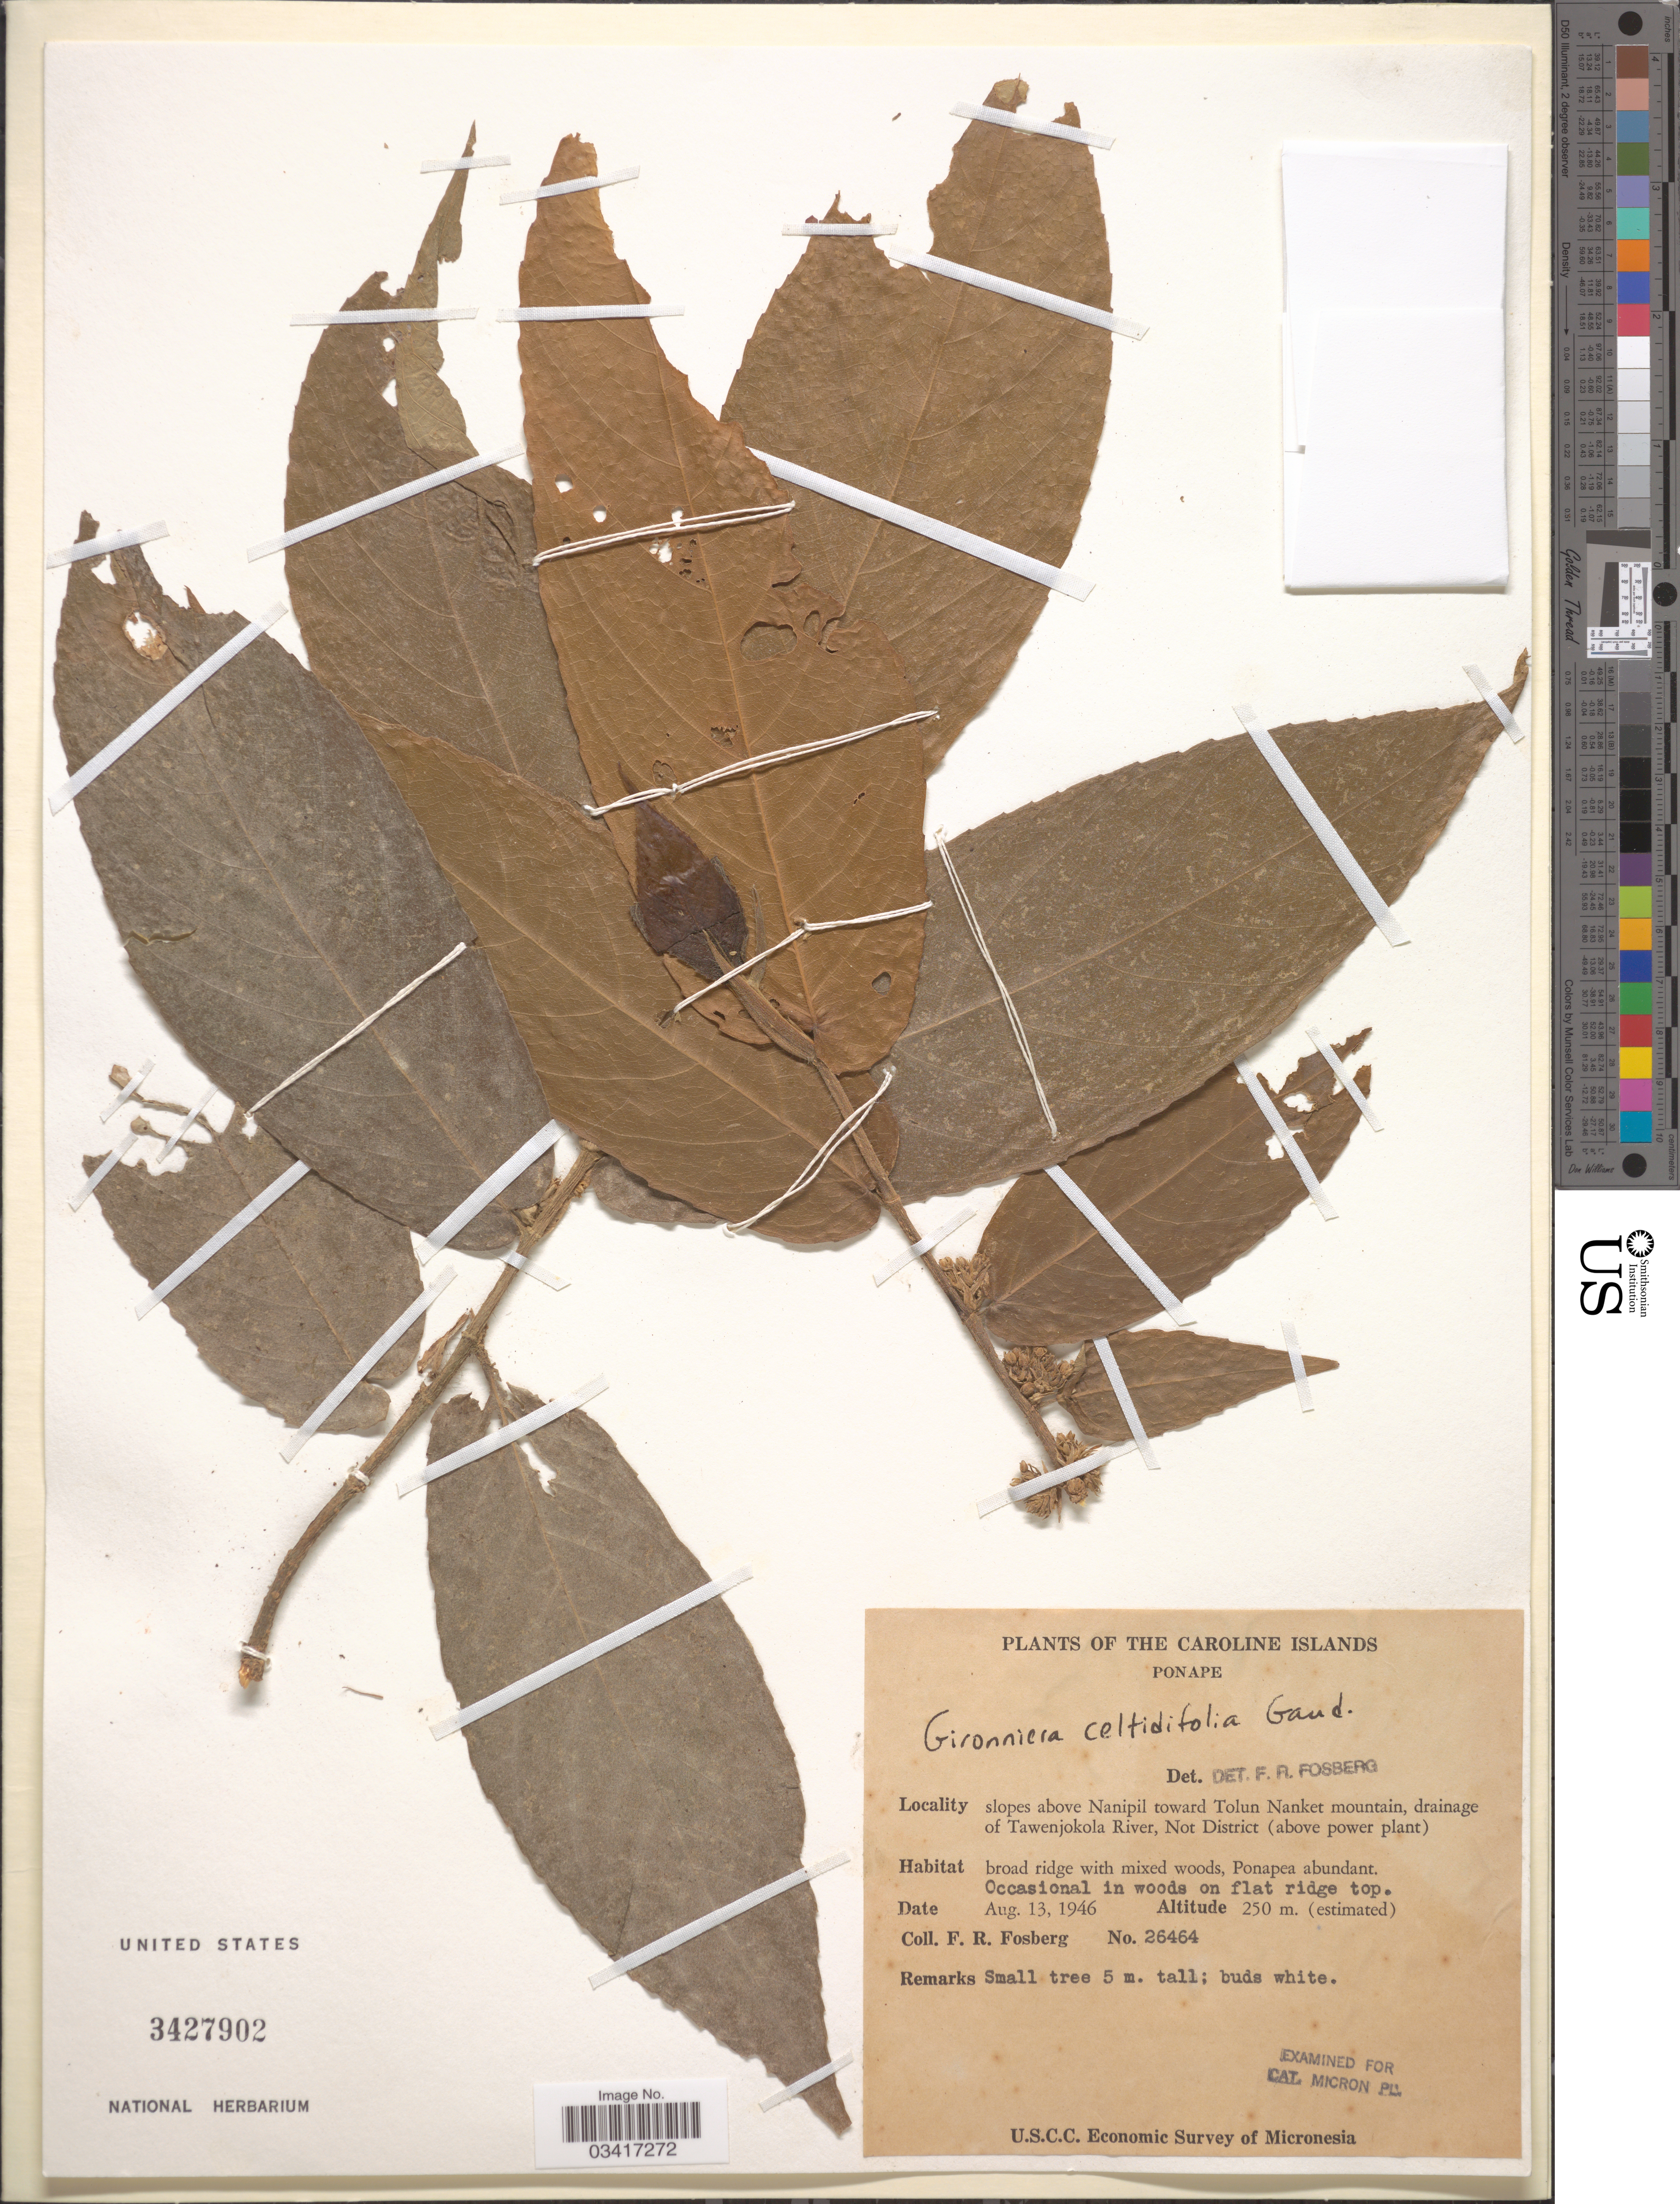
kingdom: Plantae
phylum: Tracheophyta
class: Magnoliopsida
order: Rosales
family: Cannabaceae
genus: Gironniera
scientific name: Gironniera celtidifolia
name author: Gaudich.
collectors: F. R. Fosberg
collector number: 26464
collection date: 1946-08-13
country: Micronesia, Federated States of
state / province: Pohnpei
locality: The Caroline Islands, Ponape. Slopes above Nanipil toward Tolun Nanket mountain, drainage of Tawenjokola River, Not District.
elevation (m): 250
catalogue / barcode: US 3427902